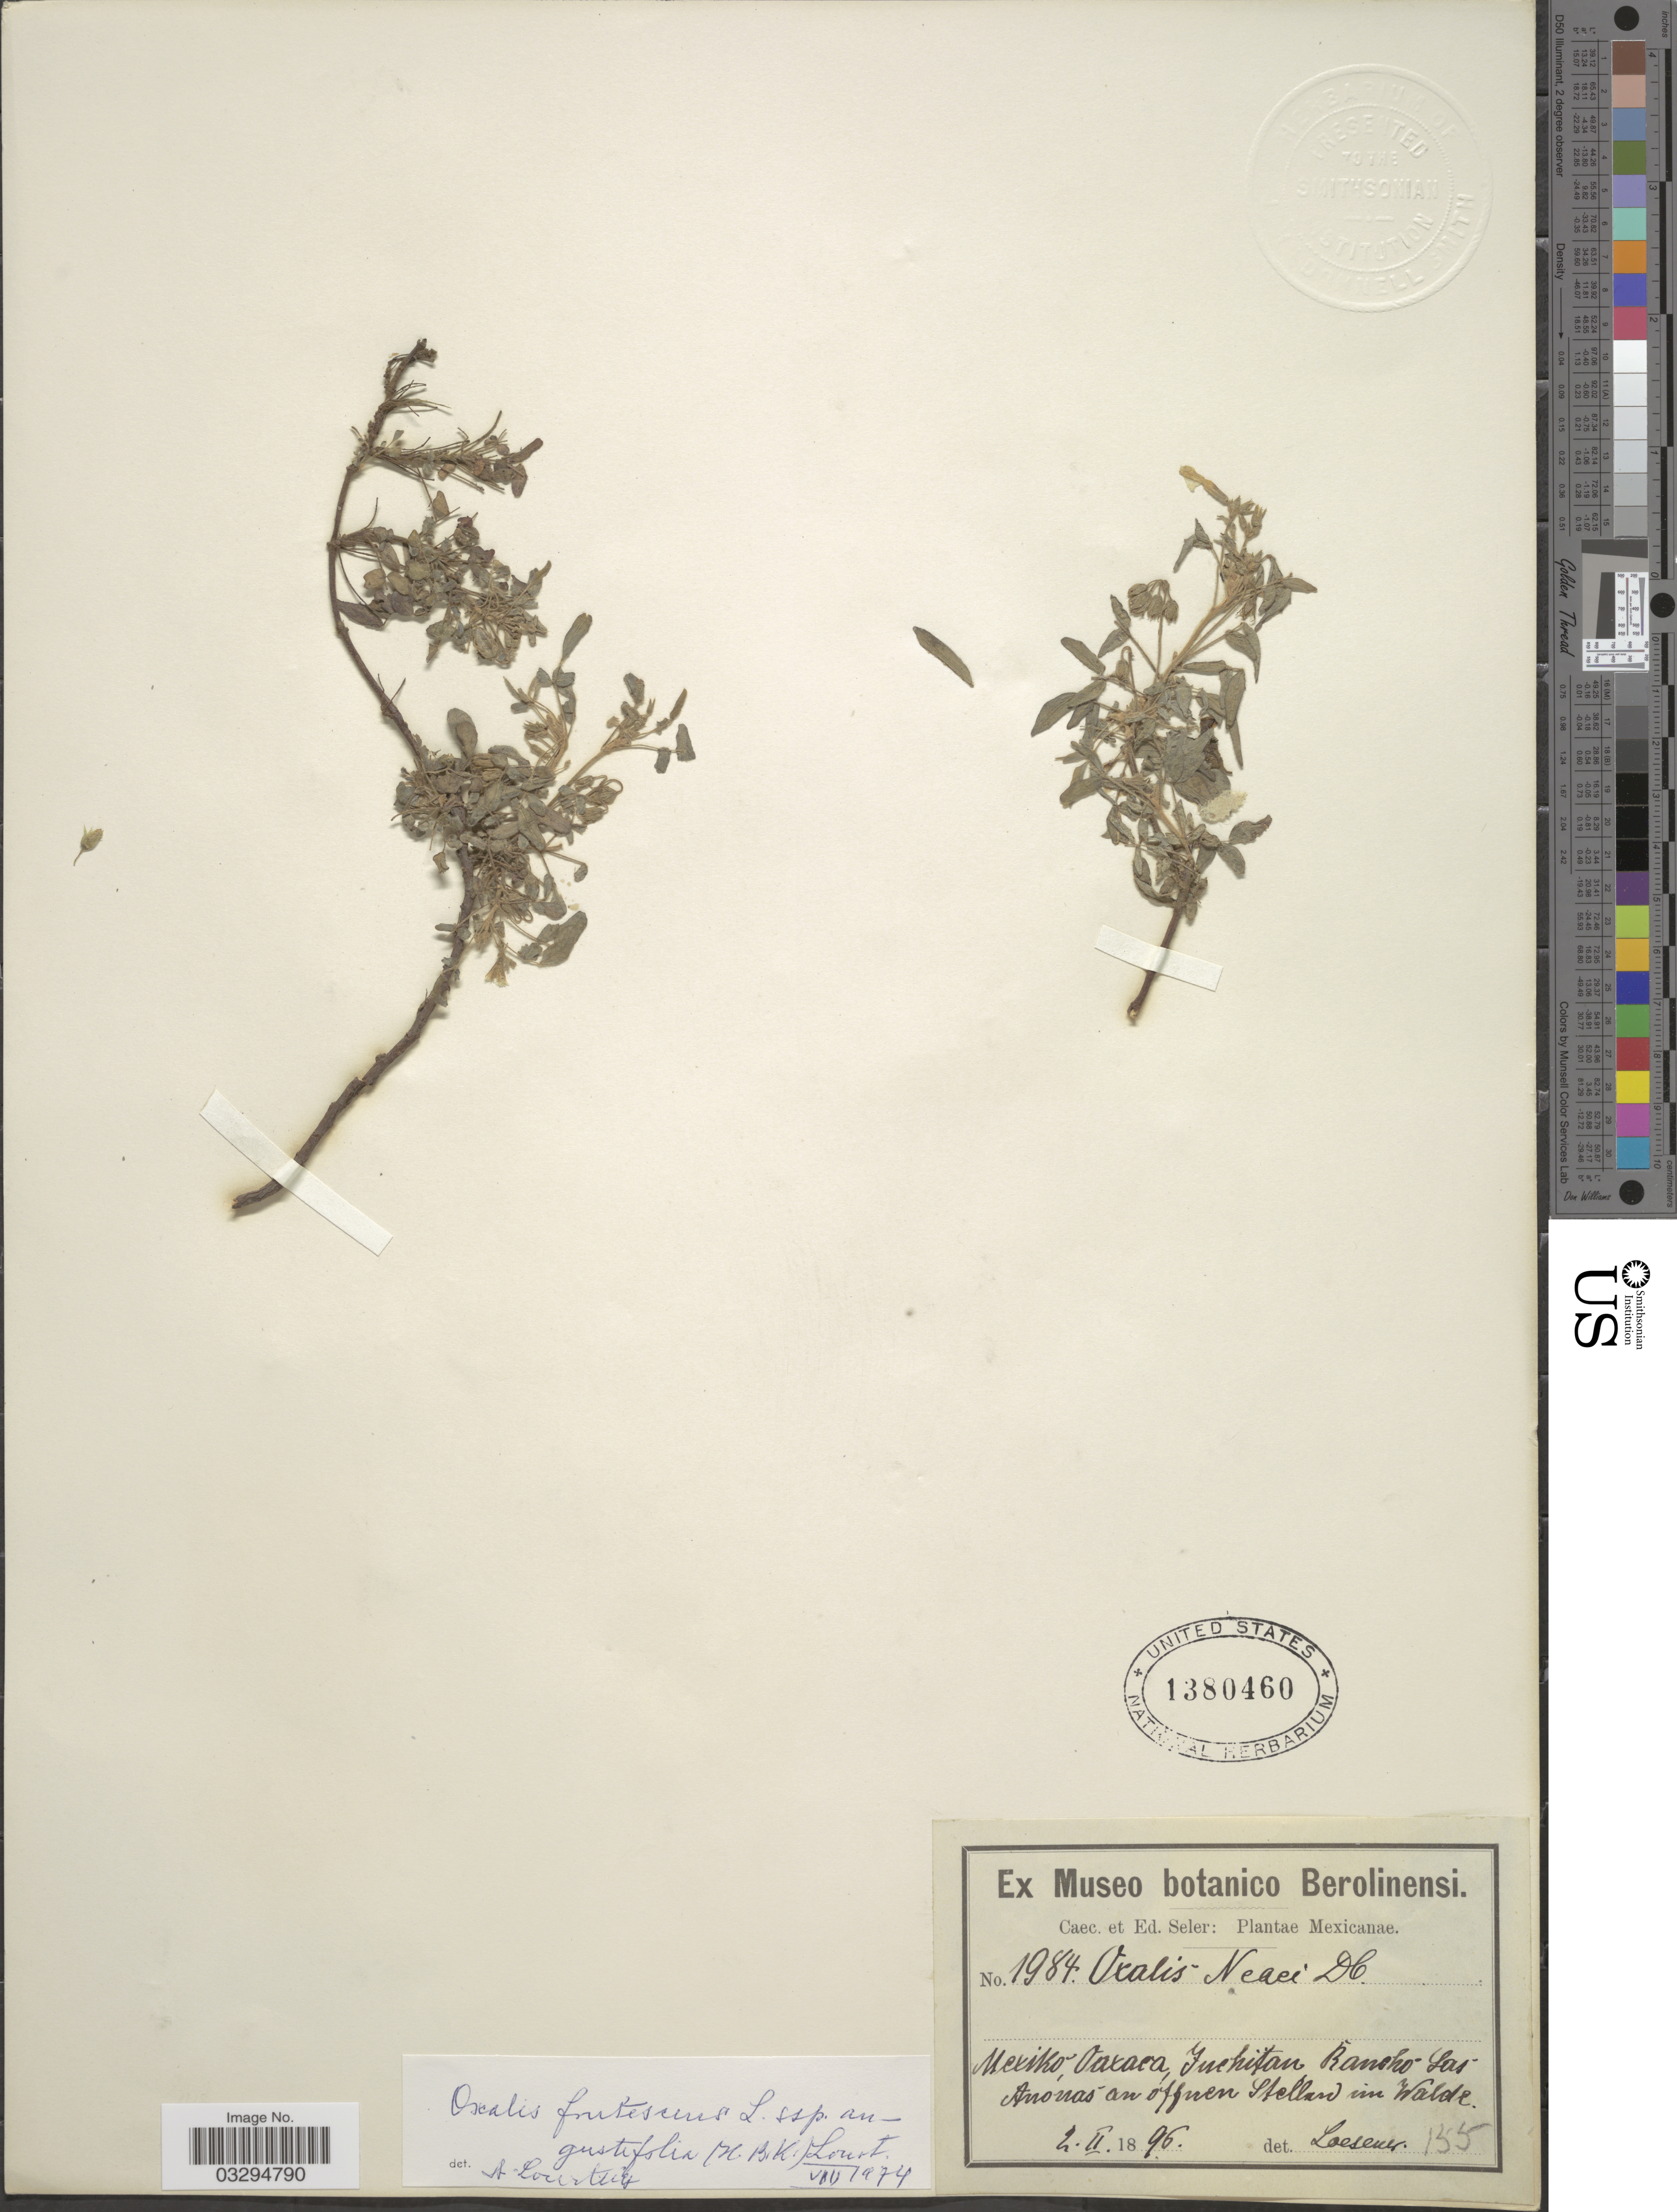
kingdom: Plantae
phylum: Tracheophyta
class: Magnoliopsida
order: Oxalidales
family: Oxalidaceae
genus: Oxalis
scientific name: Oxalis frutescens subsp. angustifolia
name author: (Kunth) Lourteig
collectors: ex Caec. et Ed Seler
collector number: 1984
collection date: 1896-02-02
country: Mexico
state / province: Oaxaca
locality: Juchítan Rancho Las Anónas an offnen Stelland im Walde.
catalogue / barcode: US 1380460